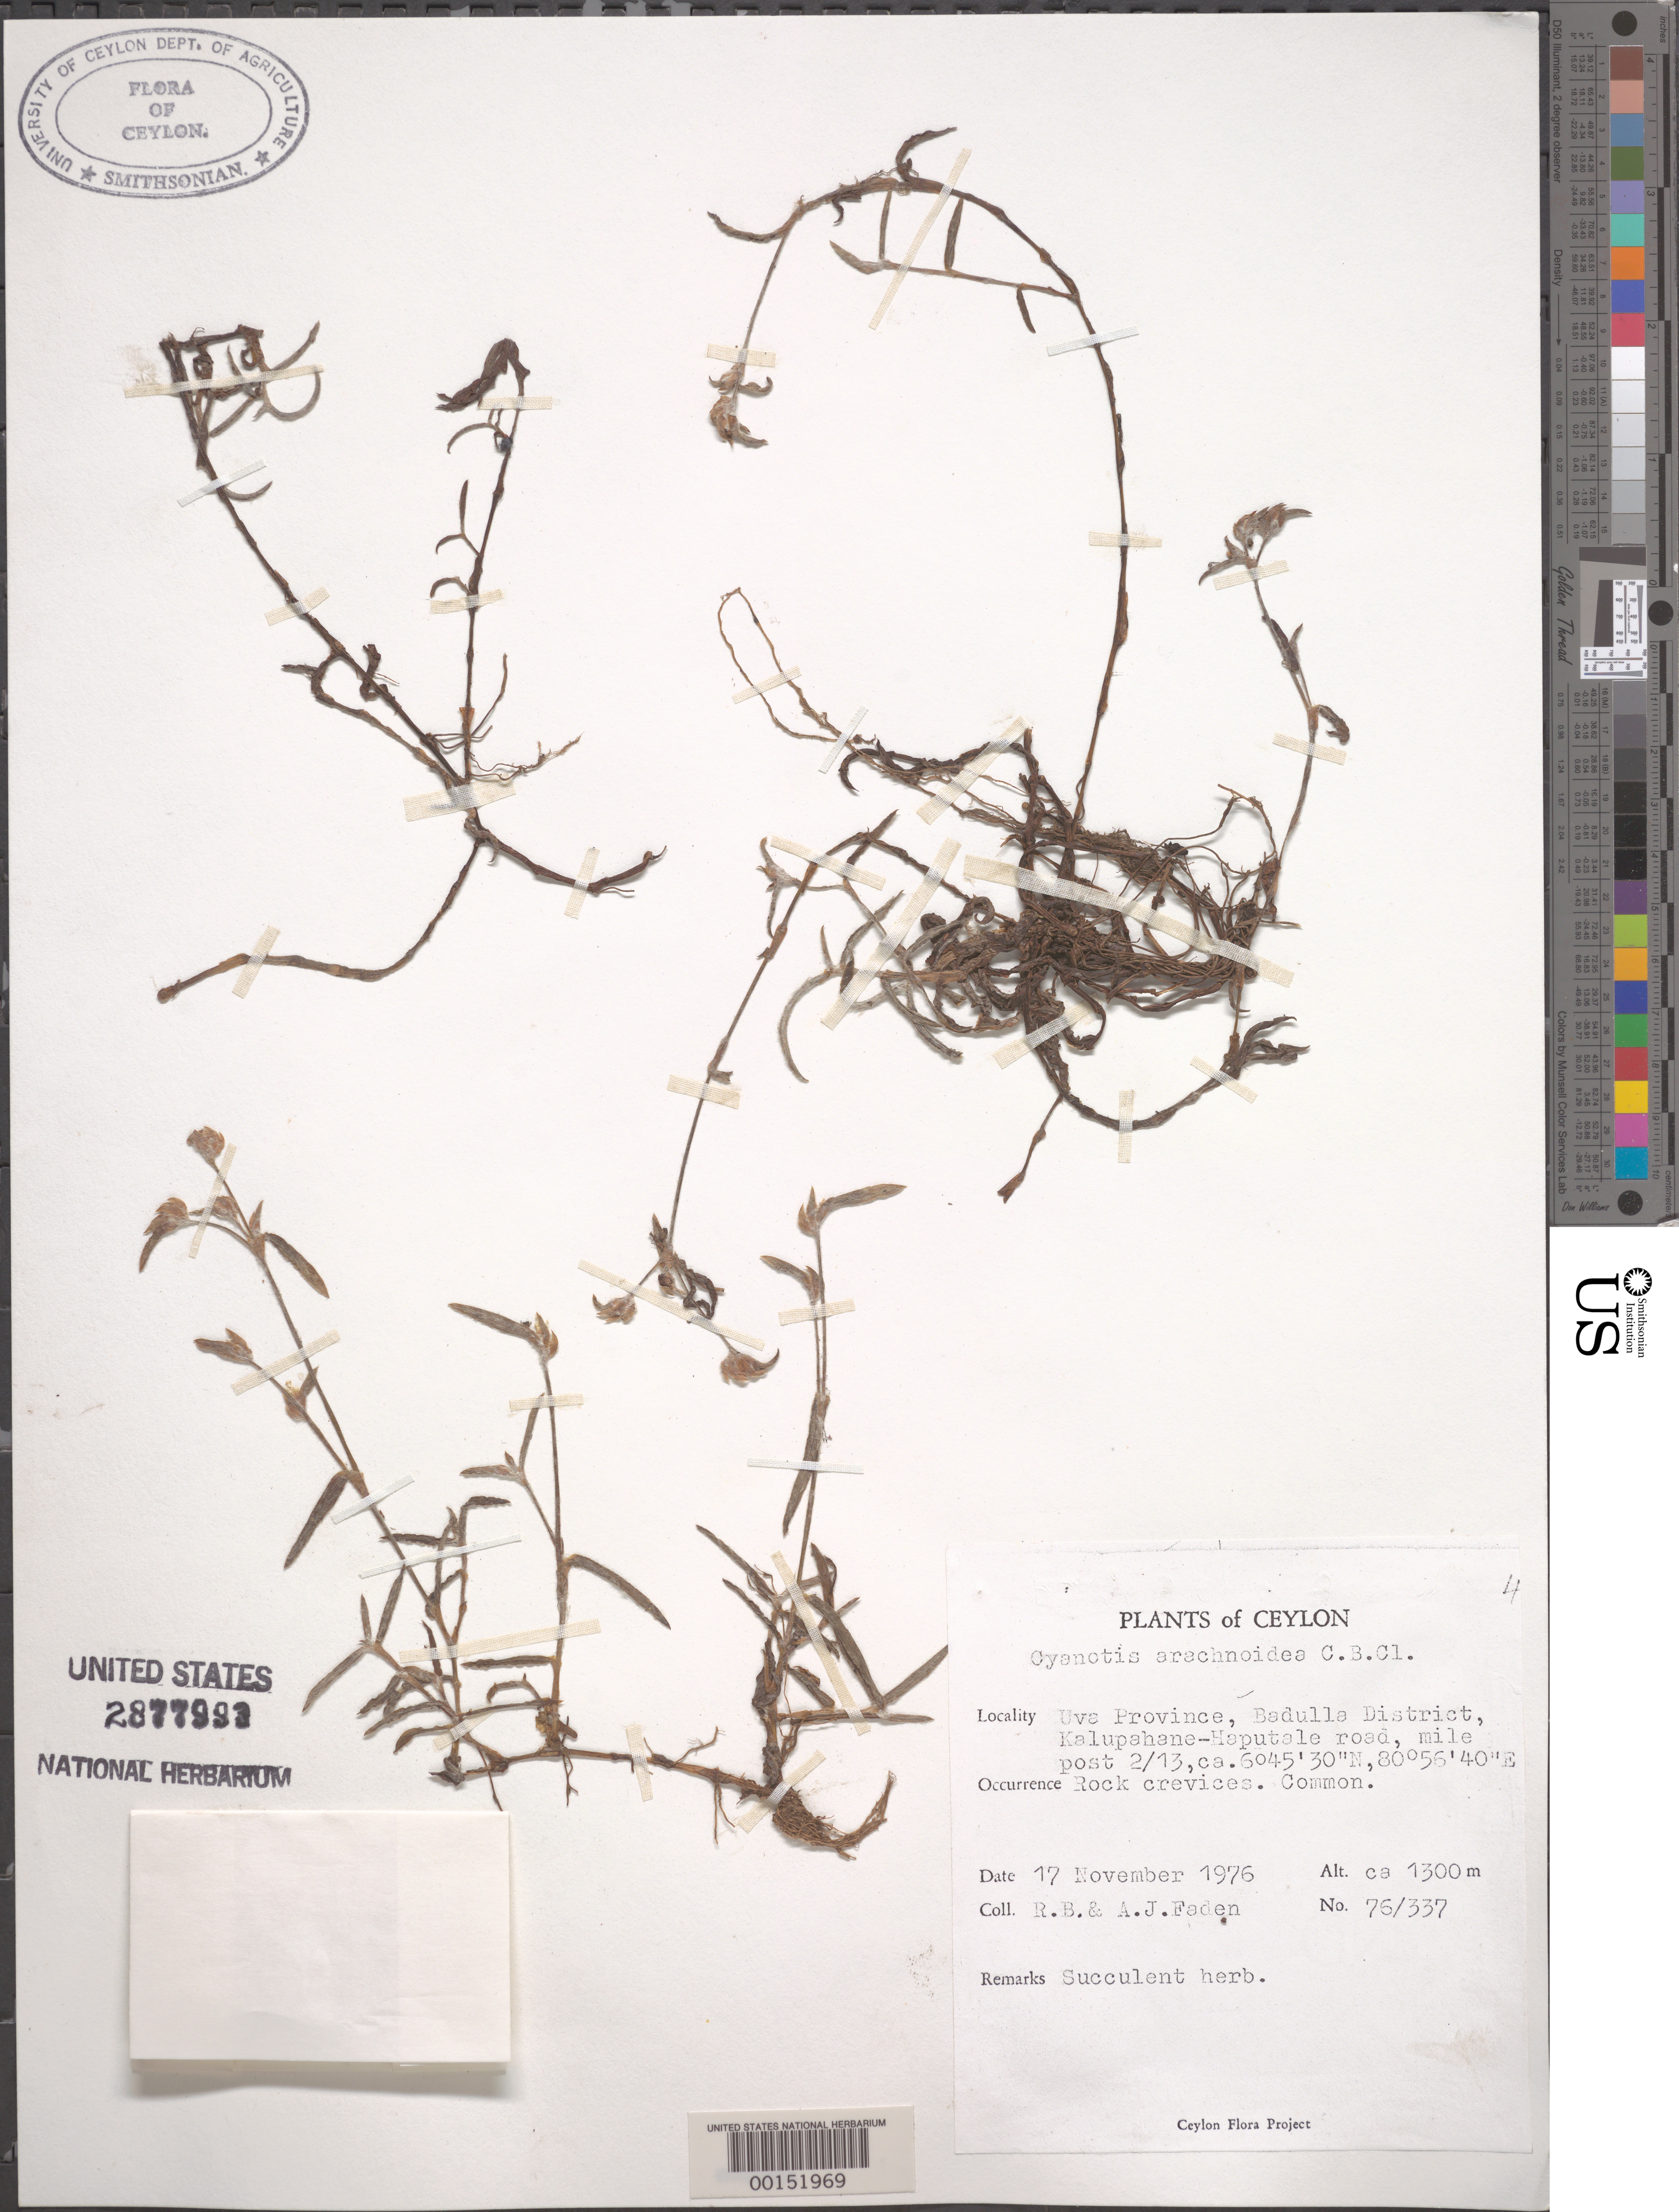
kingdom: Plantae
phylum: Tracheophyta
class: Liliopsida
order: Commelinales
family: Commelinaceae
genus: Cyanotis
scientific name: Cyanotis thwaitesii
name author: Hassk.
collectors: R. B. Faden & A. J. Faden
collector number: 76/337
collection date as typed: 17 Nov 1976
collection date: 1976-11-17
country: Sri Lanka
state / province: Uva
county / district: Badulla Dist.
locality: Kalupahane-haputale road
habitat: Rock crevices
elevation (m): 1300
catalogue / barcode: US 2877993